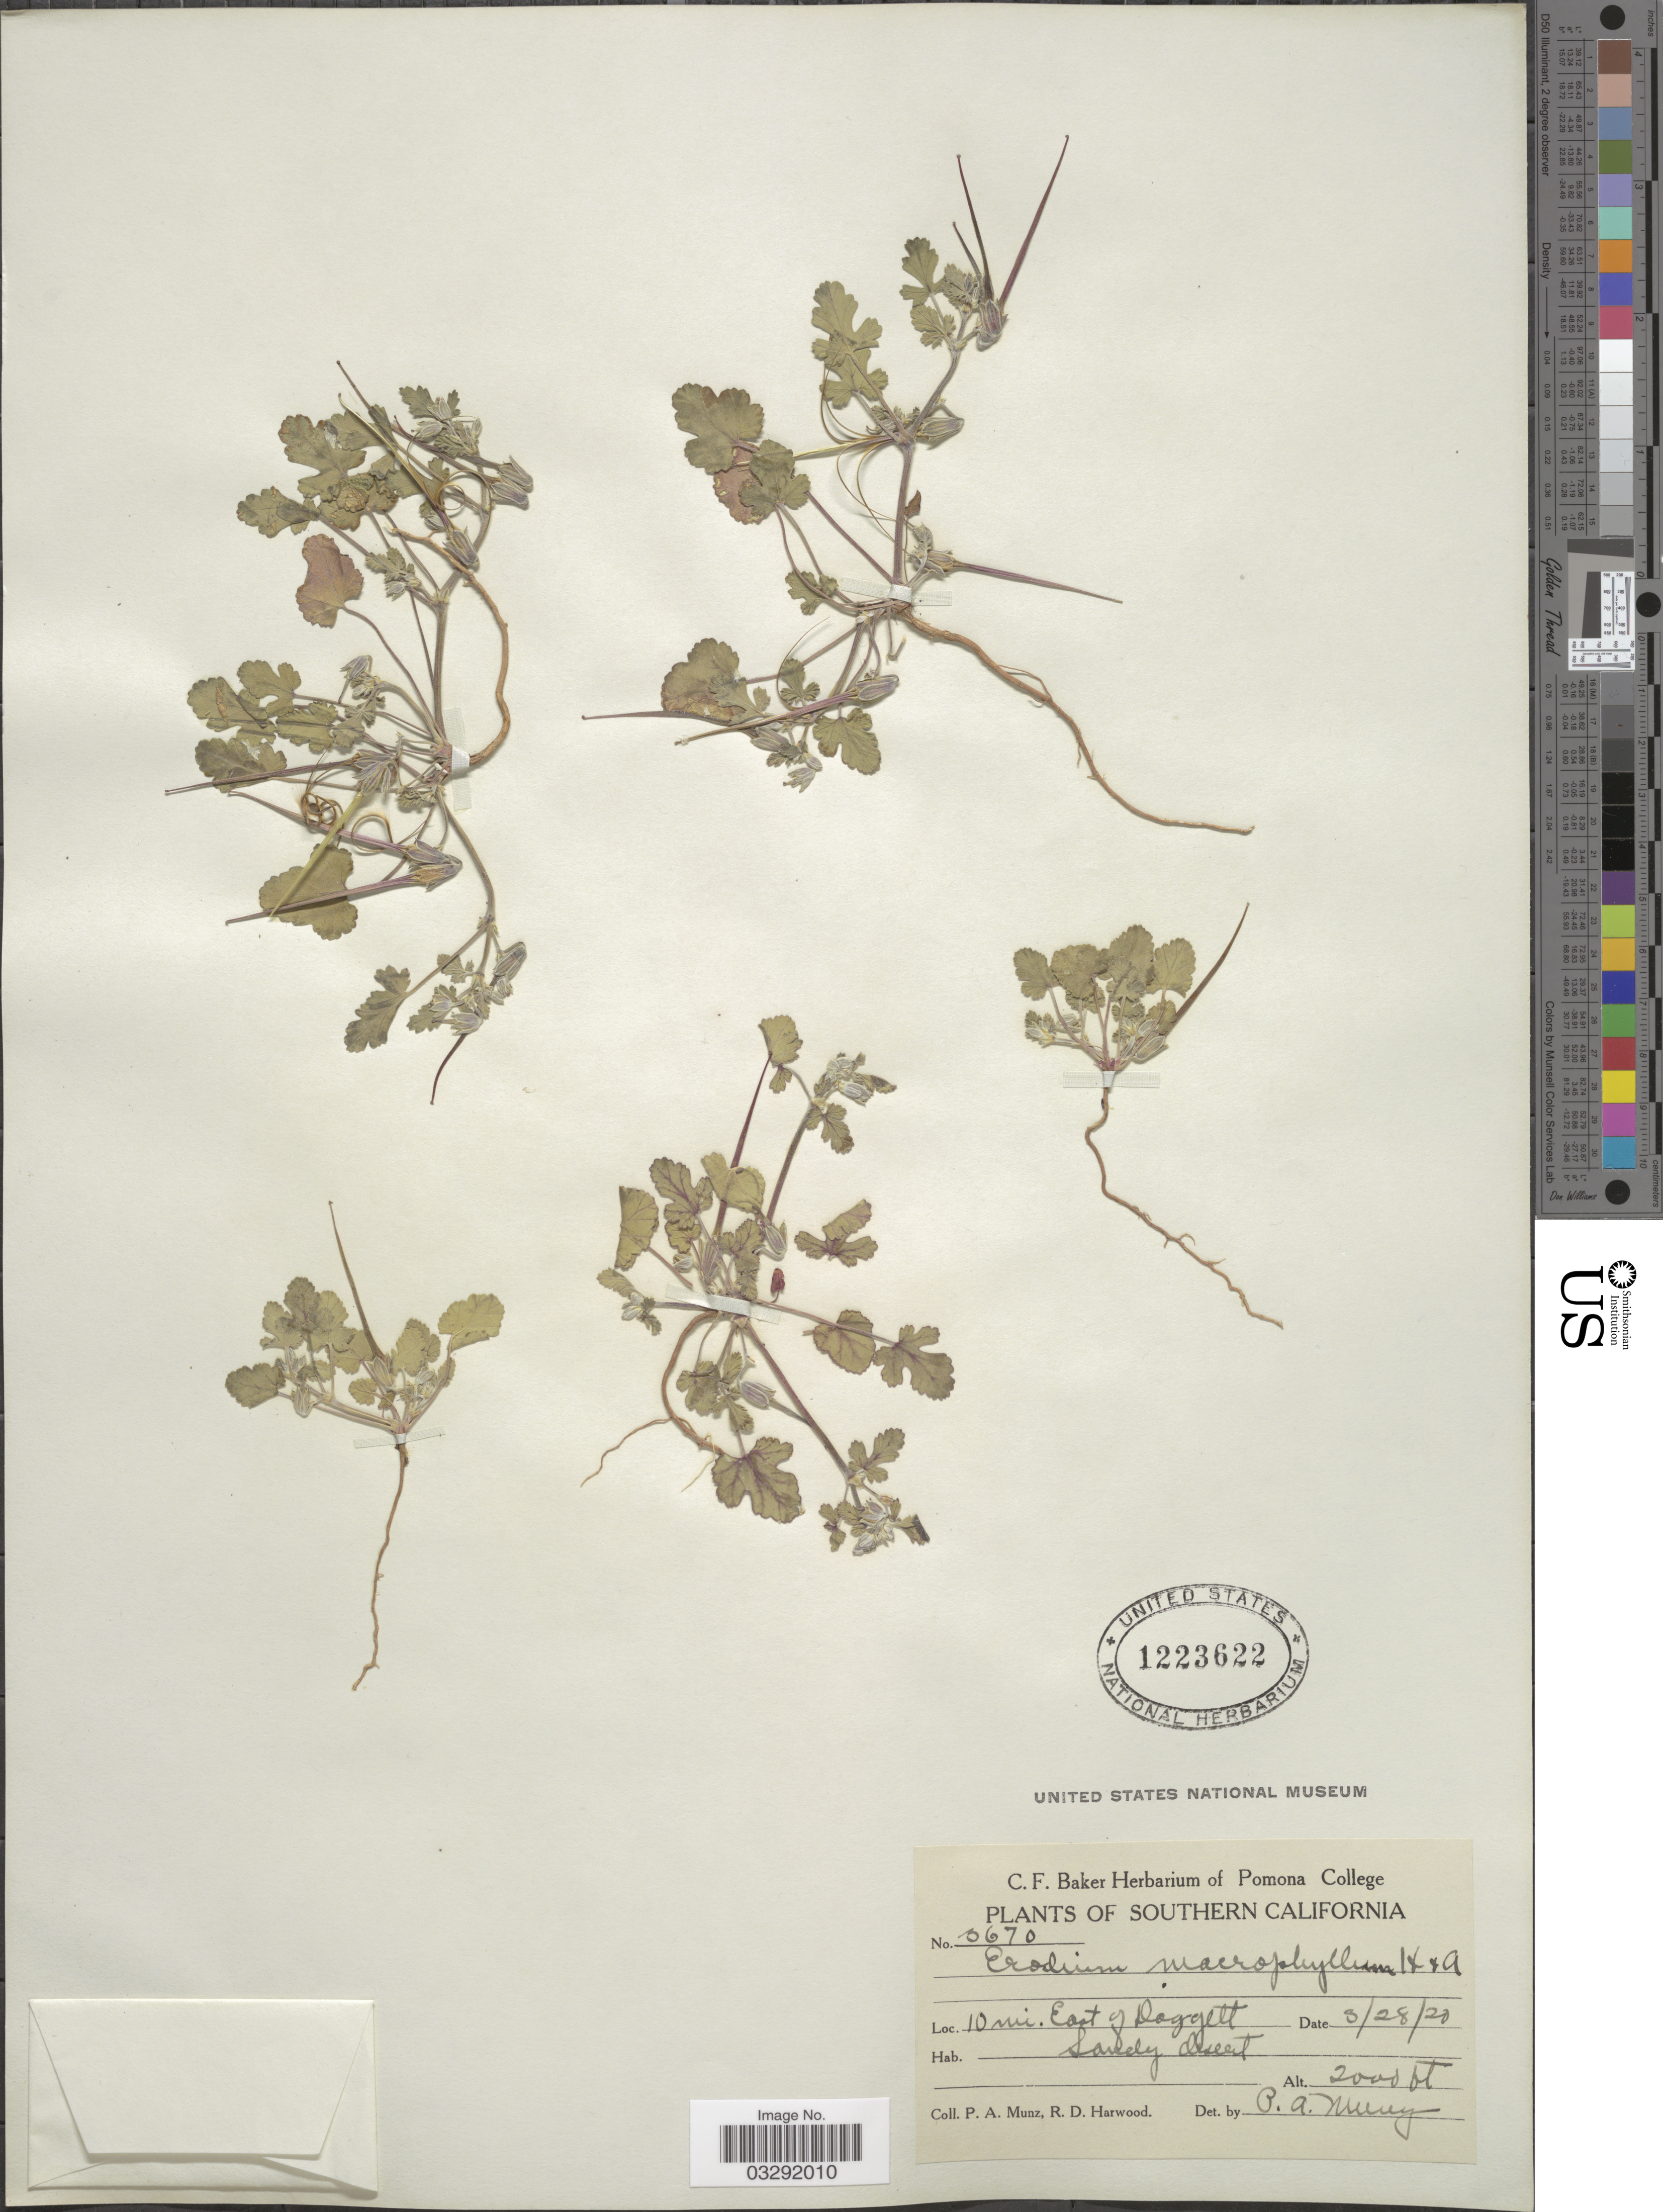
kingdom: Plantae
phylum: Tracheophyta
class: Magnoliopsida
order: Geraniales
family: Geraniaceae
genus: Erodium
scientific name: Erodium texanum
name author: A. Gray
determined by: Aldasoro, J. J.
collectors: P. A. Munz & R. Harwood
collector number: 3670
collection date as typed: Transcribed d/m/y: 28/3/20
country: United States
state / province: California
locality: Southern California. 10 mi. East of Doggett.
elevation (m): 610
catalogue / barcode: US 1223622